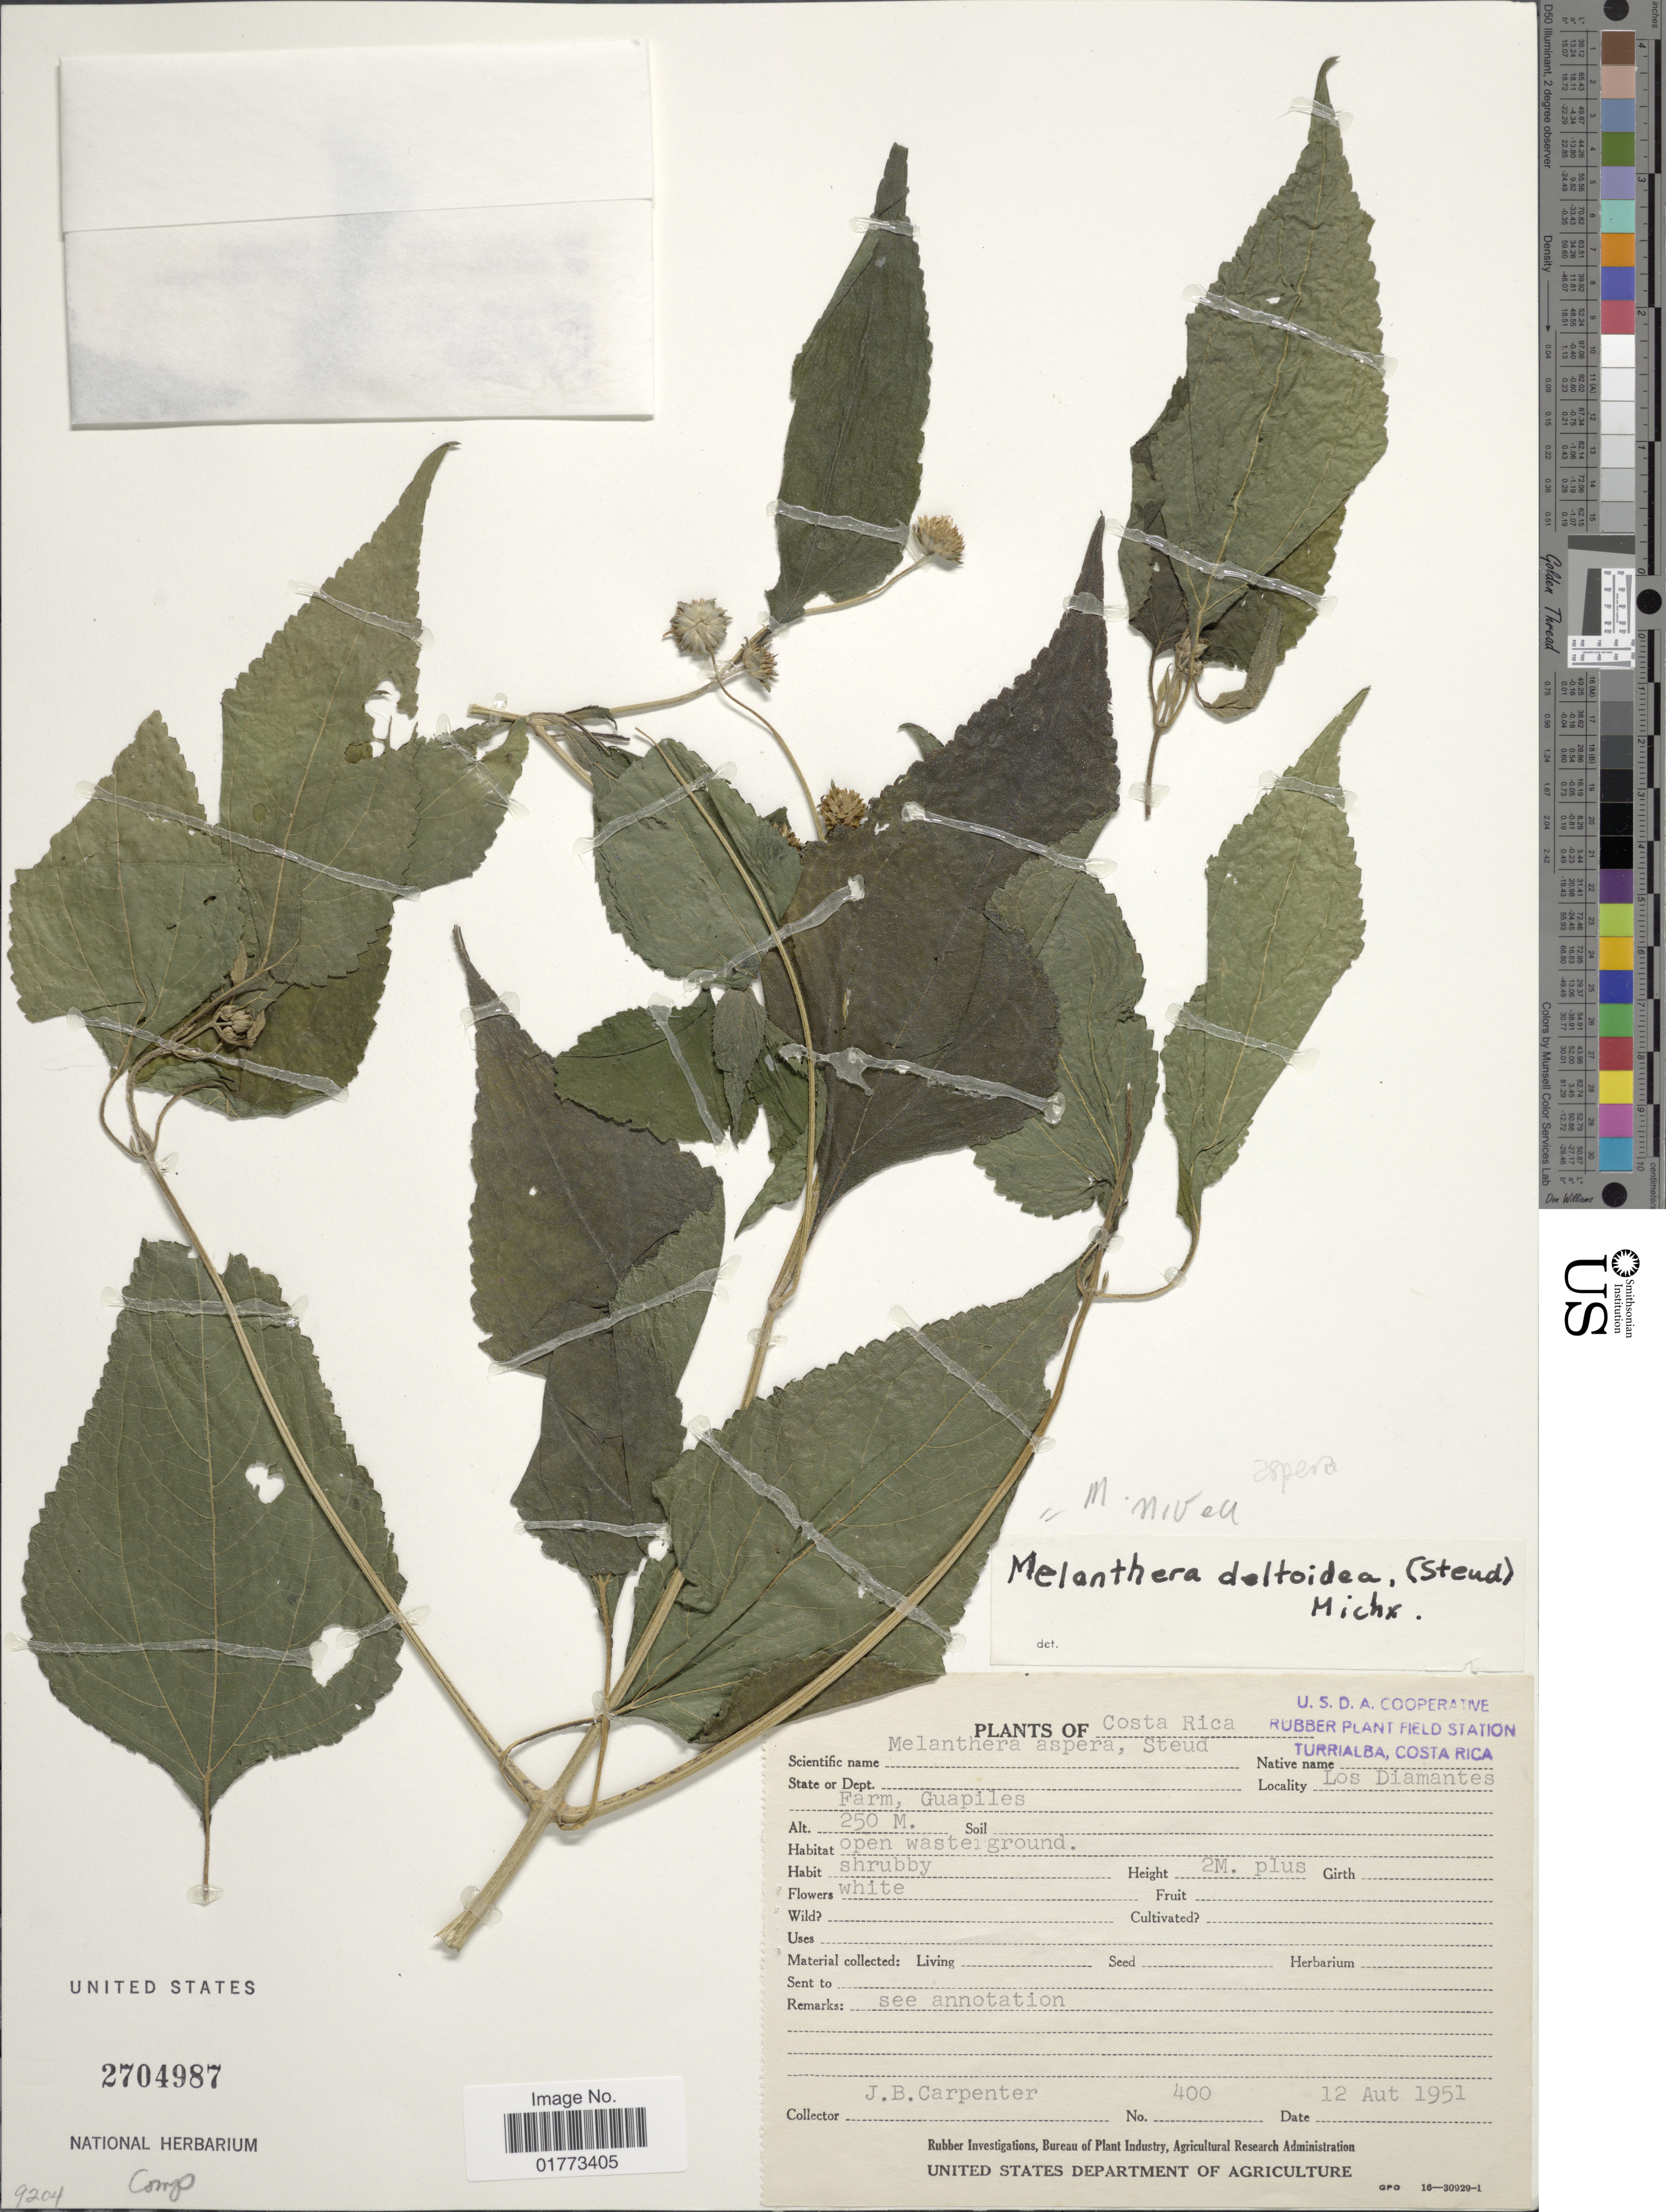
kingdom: Plantae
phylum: Tracheophyta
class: Magnoliopsida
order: Asterales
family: Asteraceae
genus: Melanthera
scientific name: Melanthera nivea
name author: (L.) Small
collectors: J. Carpenter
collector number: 400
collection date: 1951-08-12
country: Costa Rica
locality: Farm, Guapiles, Los Diamantes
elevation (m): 250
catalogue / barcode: US 2704987